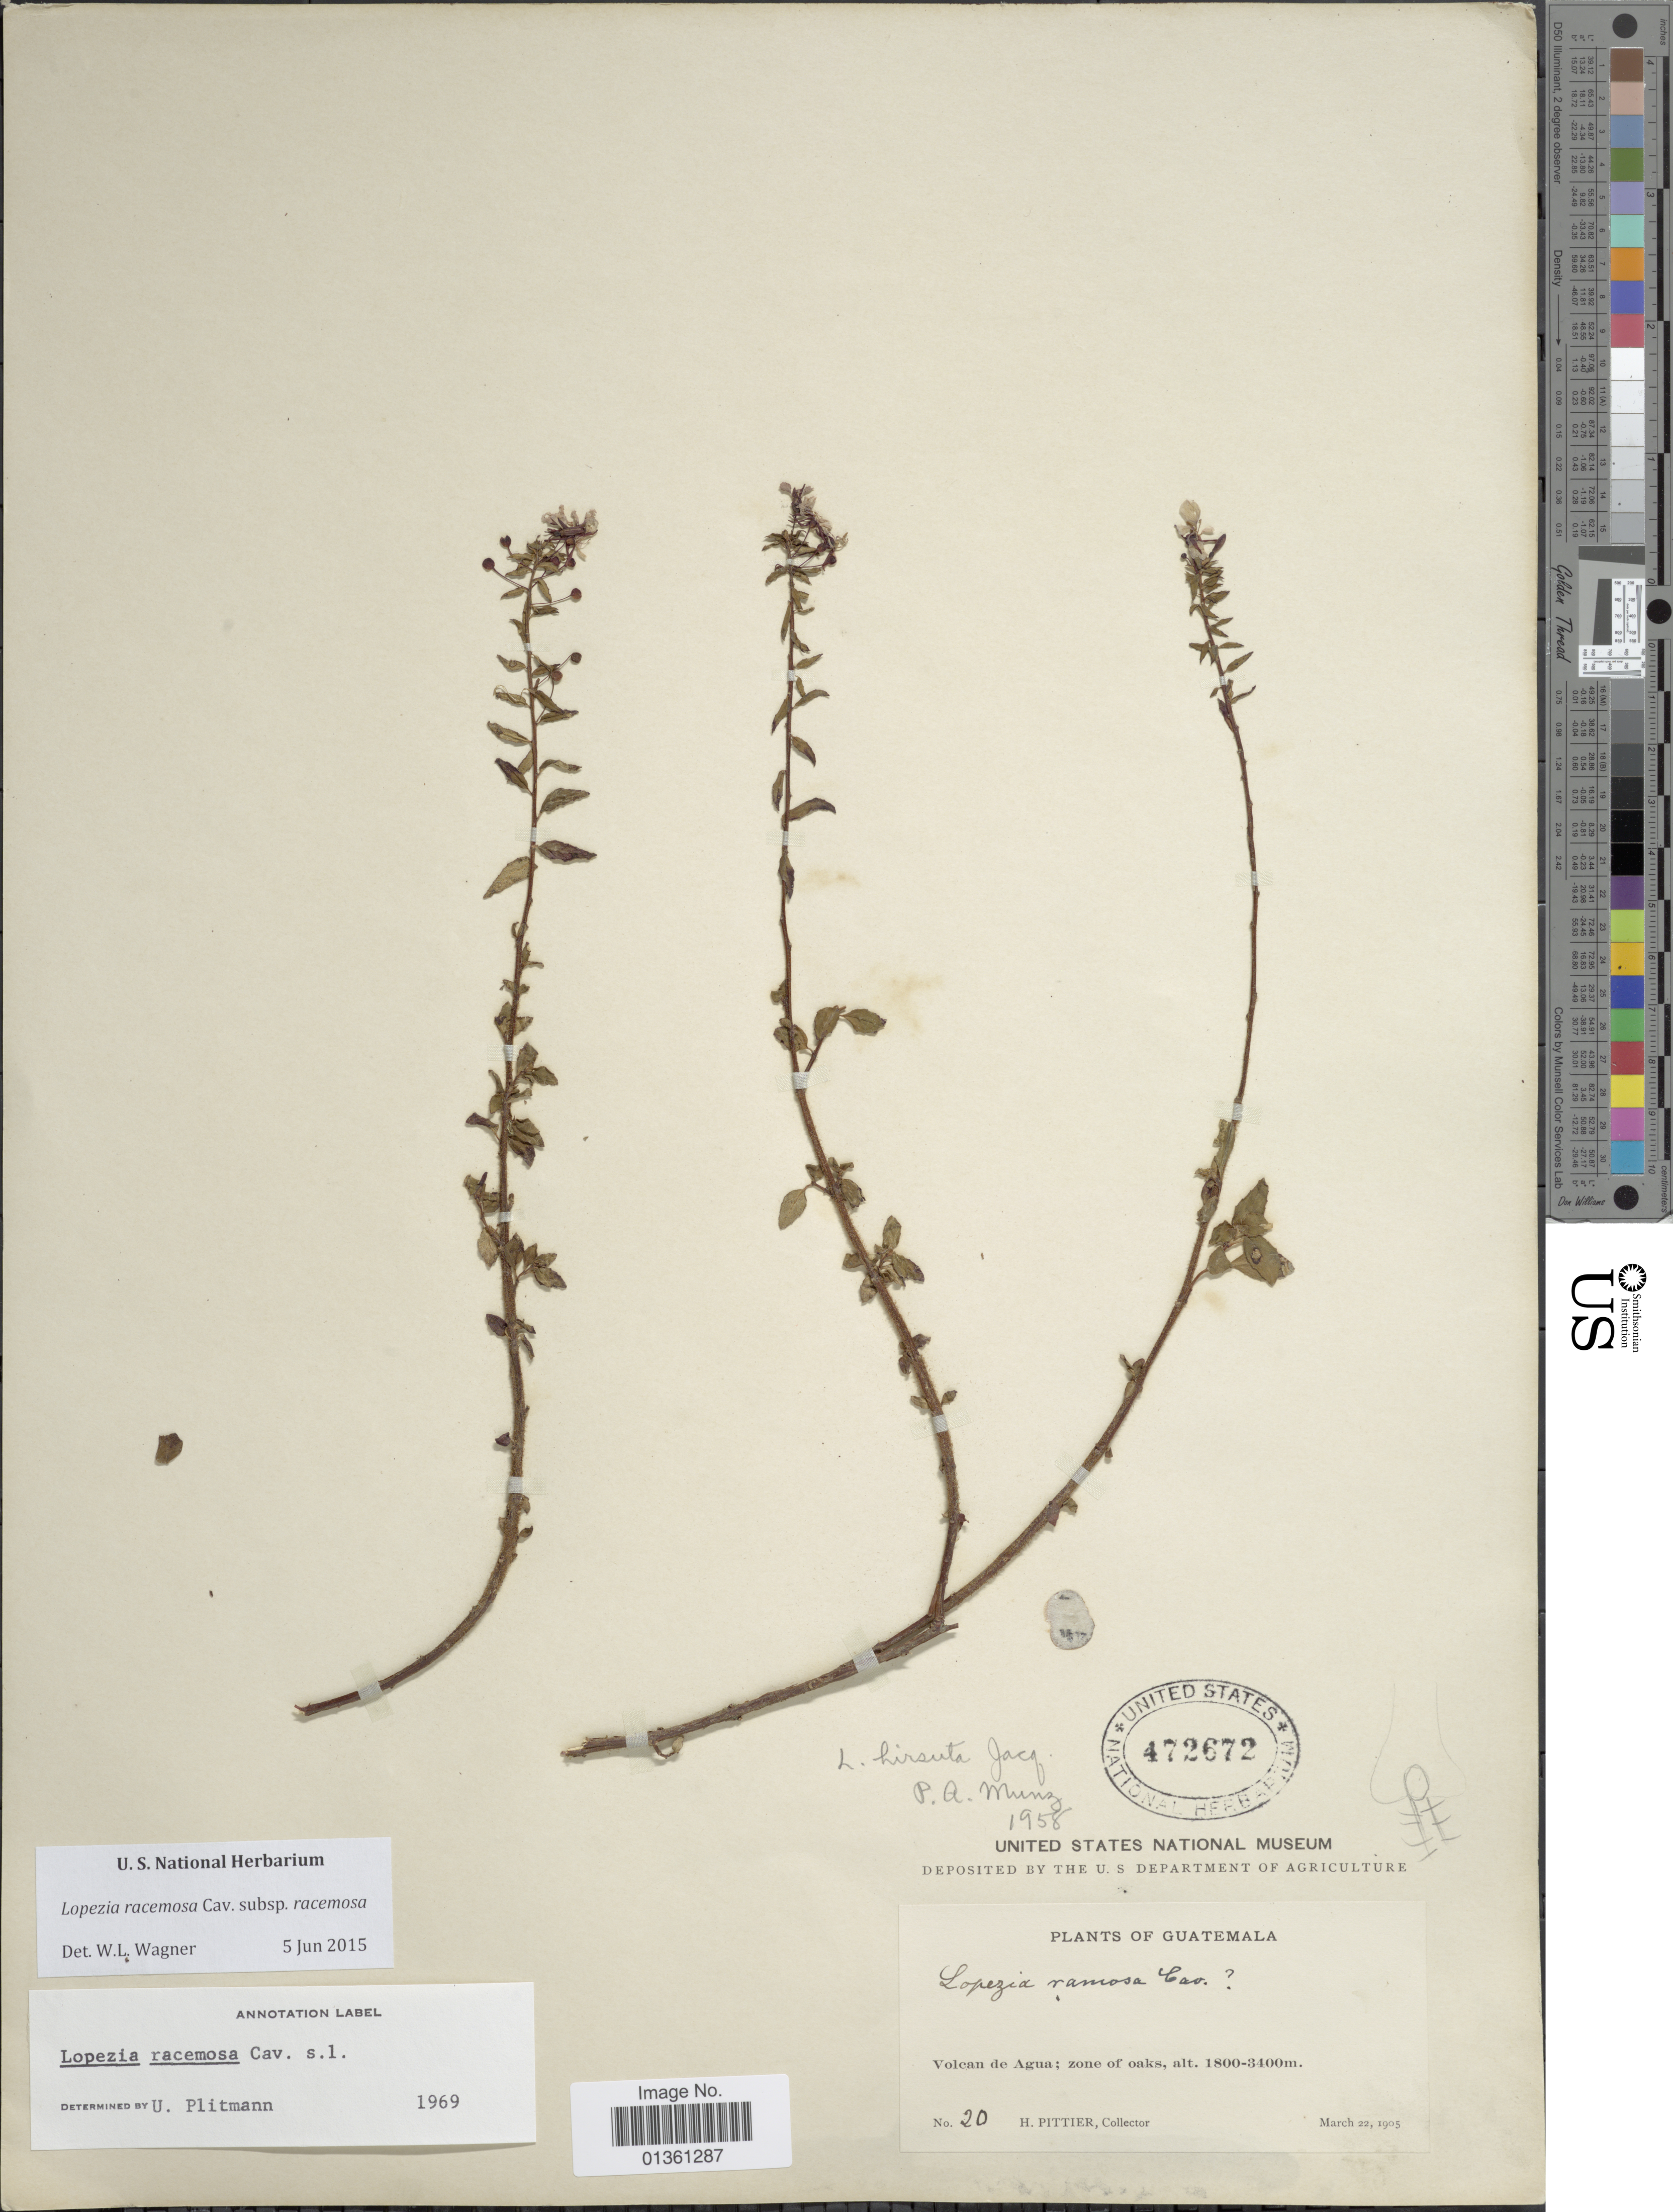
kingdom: Plantae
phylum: Tracheophyta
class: Magnoliopsida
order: Myrtales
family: Onagraceae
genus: Lopezia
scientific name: Lopezia racemosa subsp. racemosa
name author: Cav.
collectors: H. F. Pittier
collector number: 20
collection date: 1905-03-22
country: Guatemala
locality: Volcan de Agua.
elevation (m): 1800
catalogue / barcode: US 472672